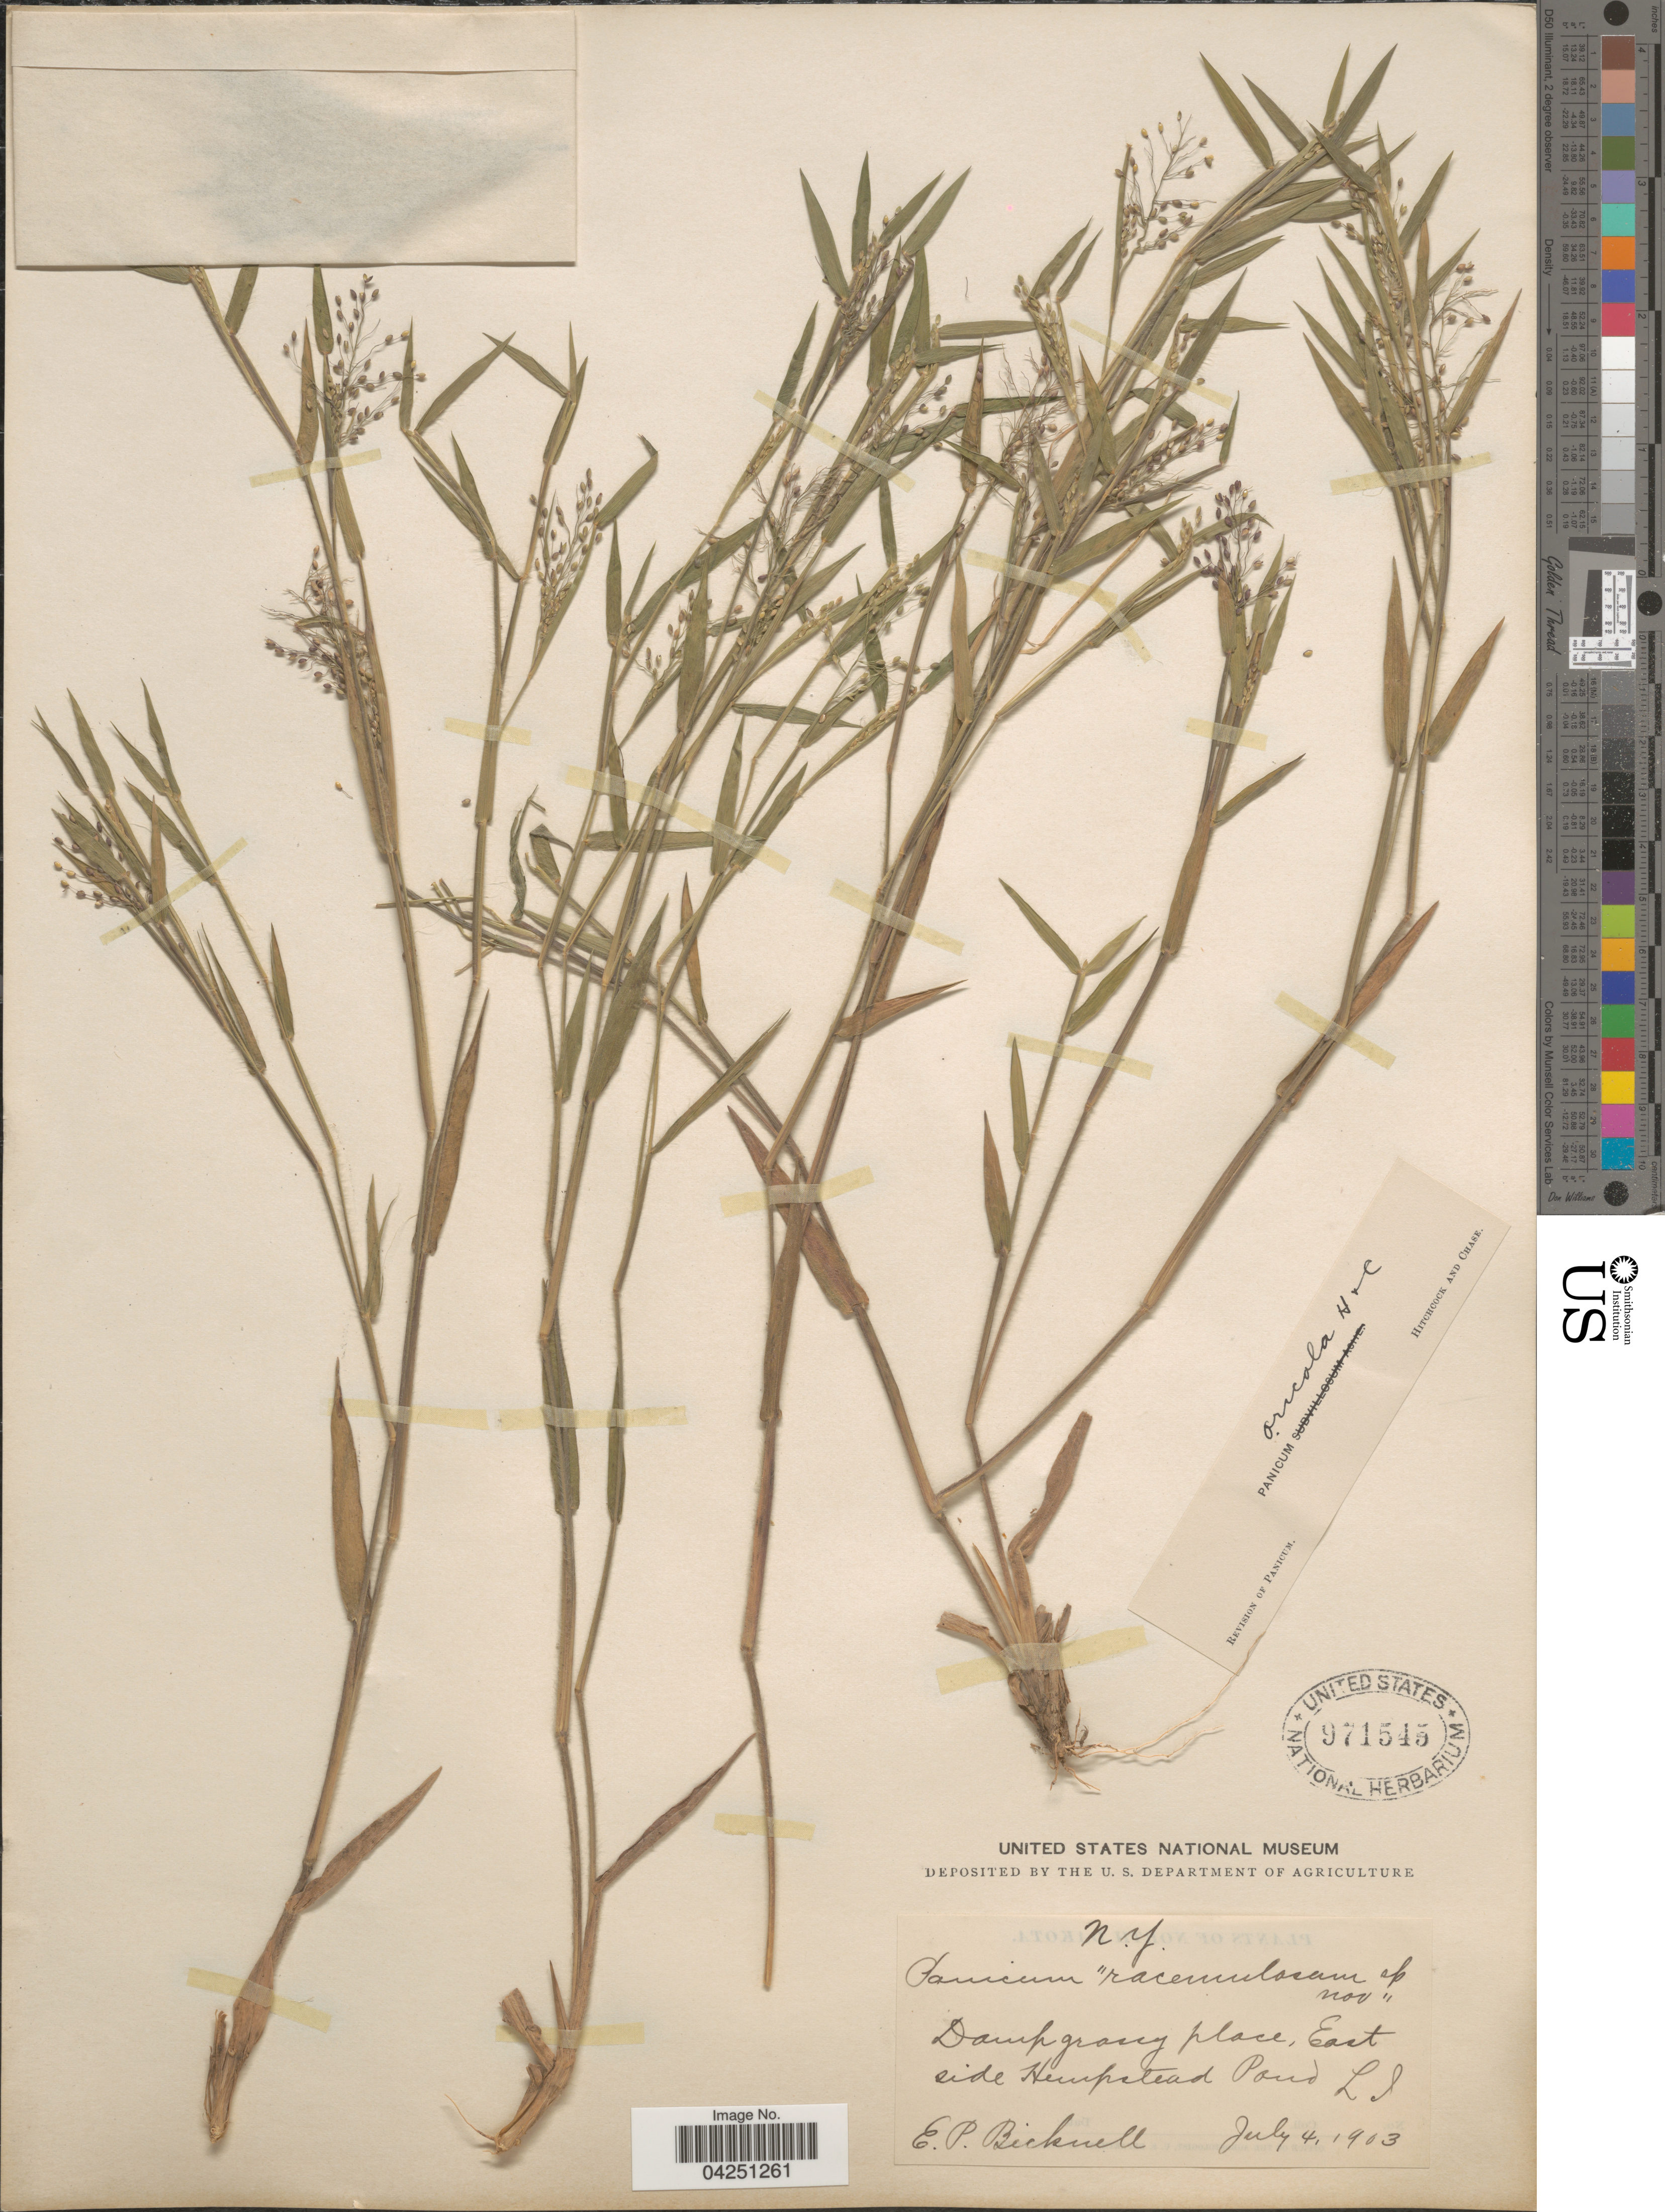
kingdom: Plantae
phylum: Tracheophyta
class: Liliopsida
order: Poales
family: Poaceae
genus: Dichanthelium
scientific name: Dichanthelium acuminatum var. acuminatum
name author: (Sw.) Gould & C.A. Clark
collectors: E. P. Bicknell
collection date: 1903-07-04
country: United States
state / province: New York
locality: Damp grassy place, East side Hempstead Pond, L.I.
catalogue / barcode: US 971545